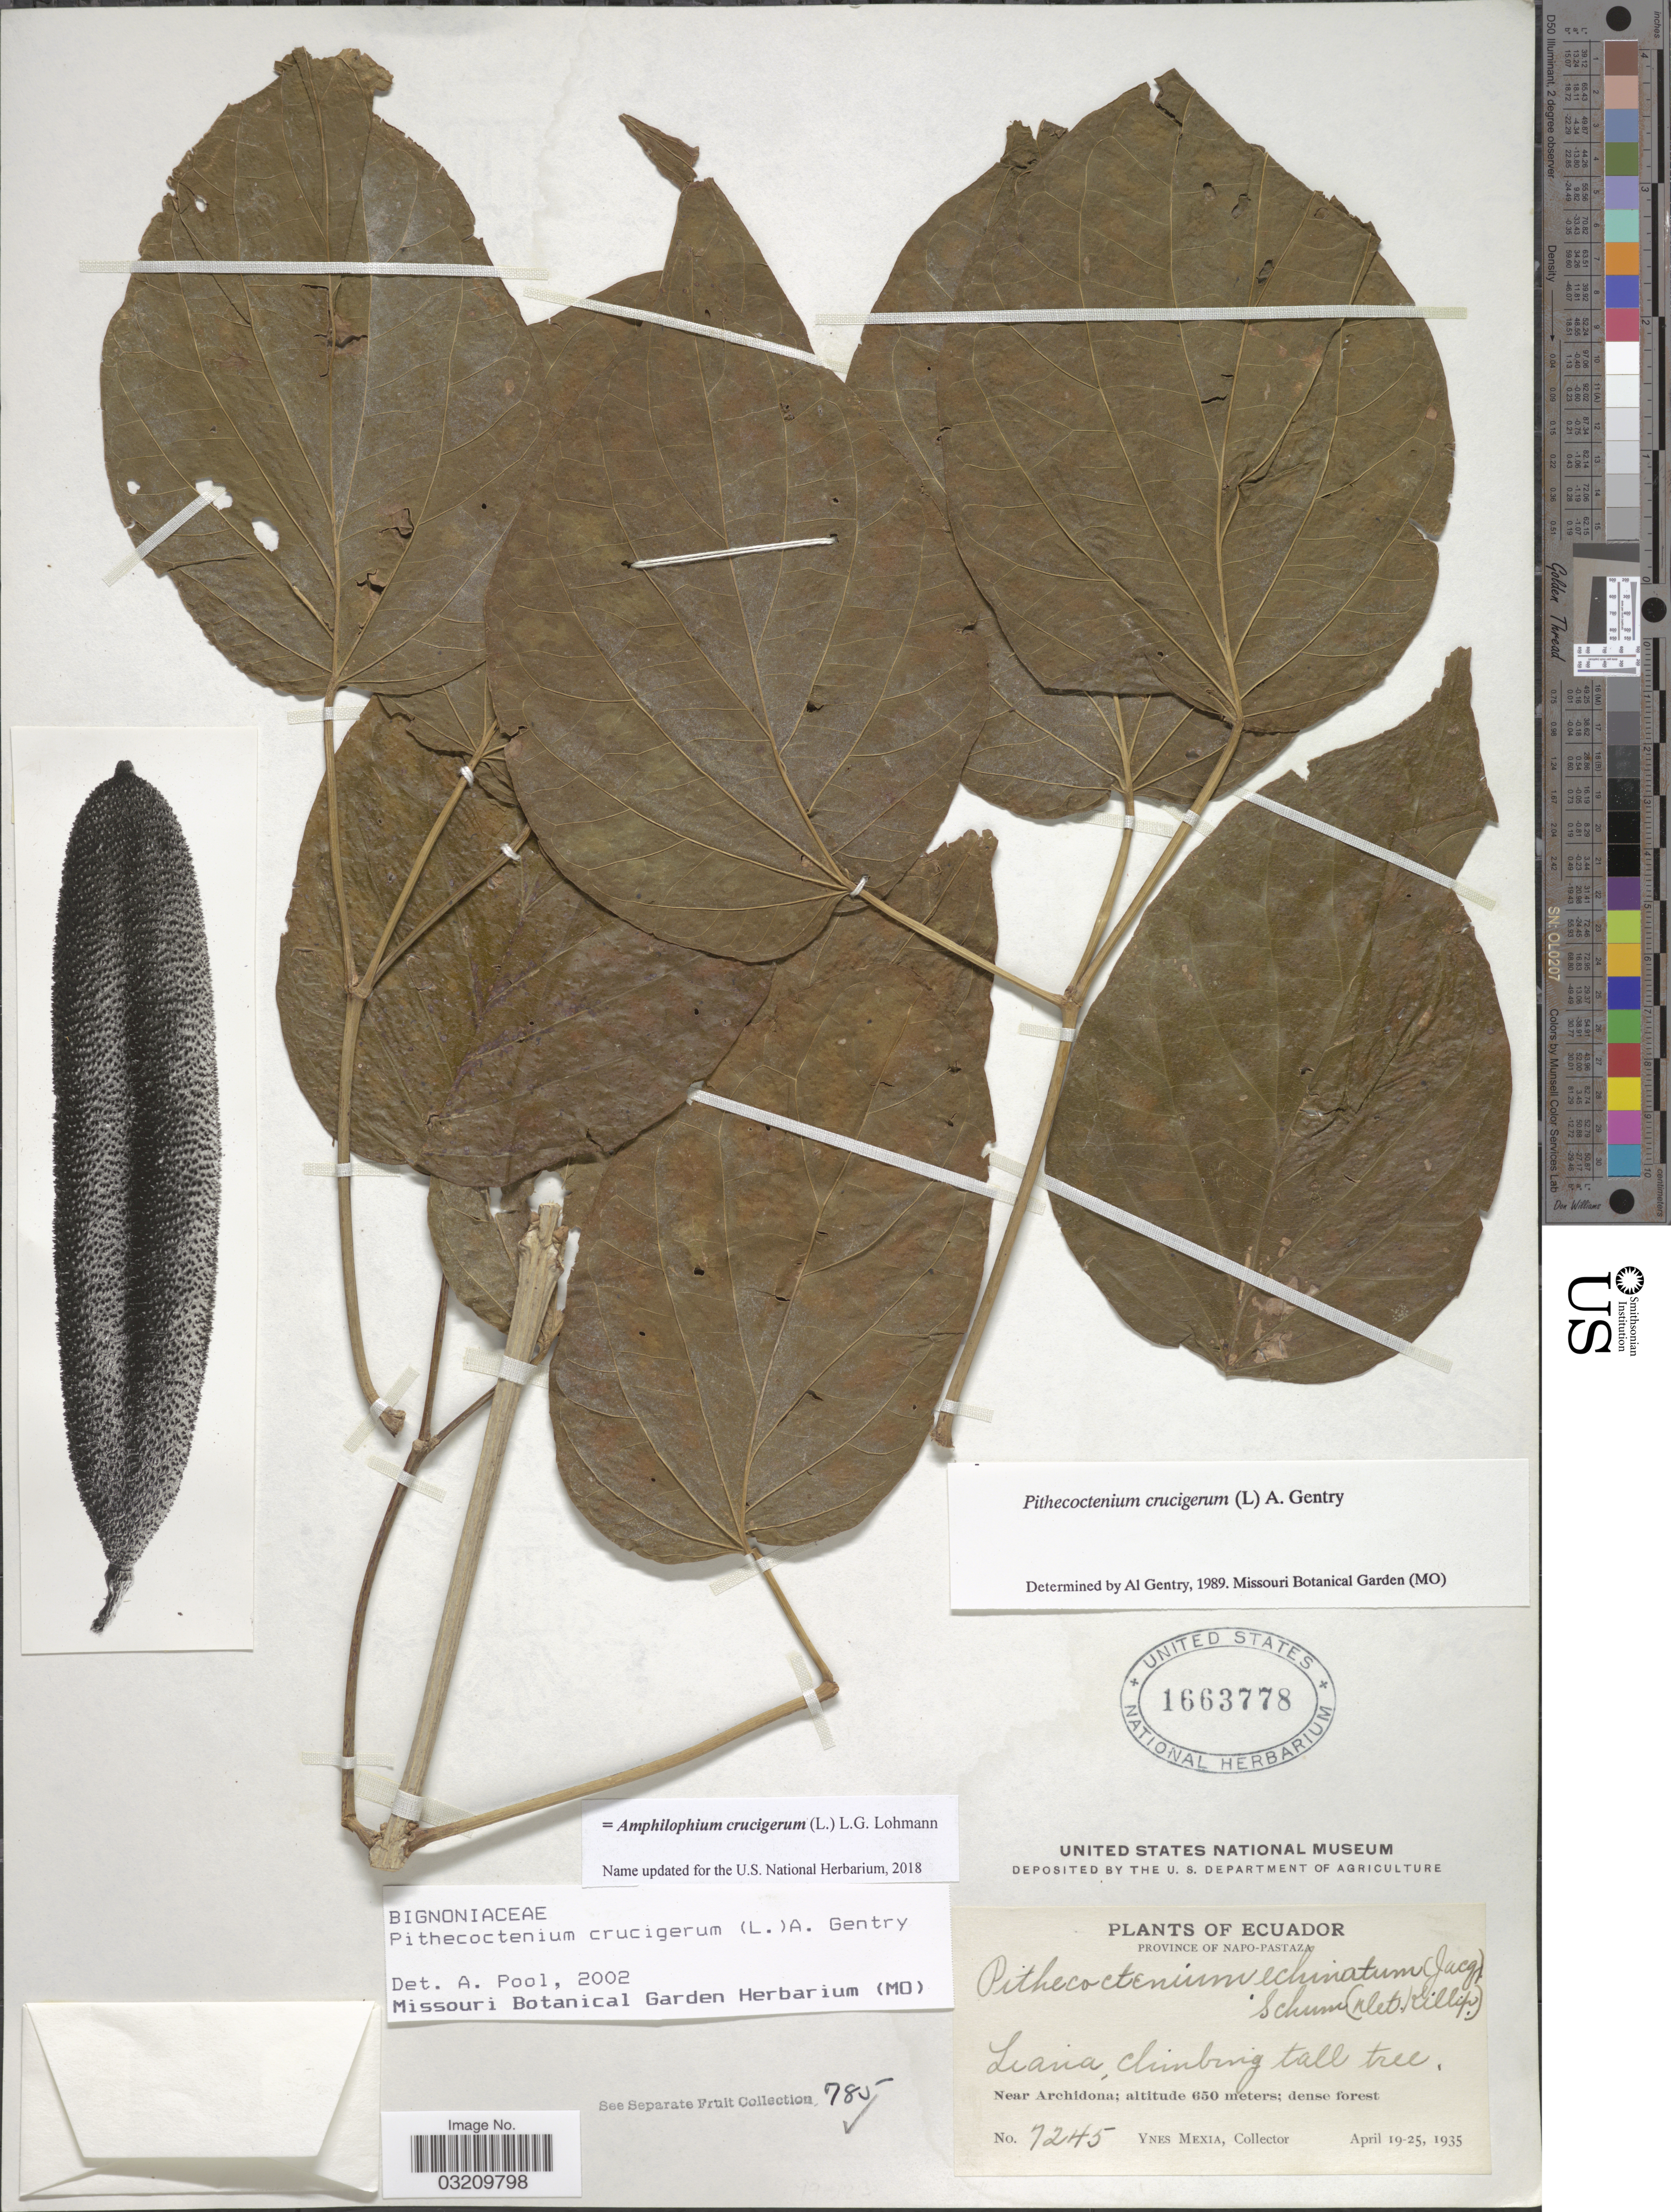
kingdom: Plantae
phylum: Tracheophyta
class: Magnoliopsida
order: Lamiales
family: Bignoniaceae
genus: Amphilophium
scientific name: Amphilophium crucigerum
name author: (L.) L.G. Lohmann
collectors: Y. Mexia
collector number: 7245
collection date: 1935-04-19/1935-04-25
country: Ecuador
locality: Province Napo-Pastaza. Near Archidona.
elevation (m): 650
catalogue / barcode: US 1663778